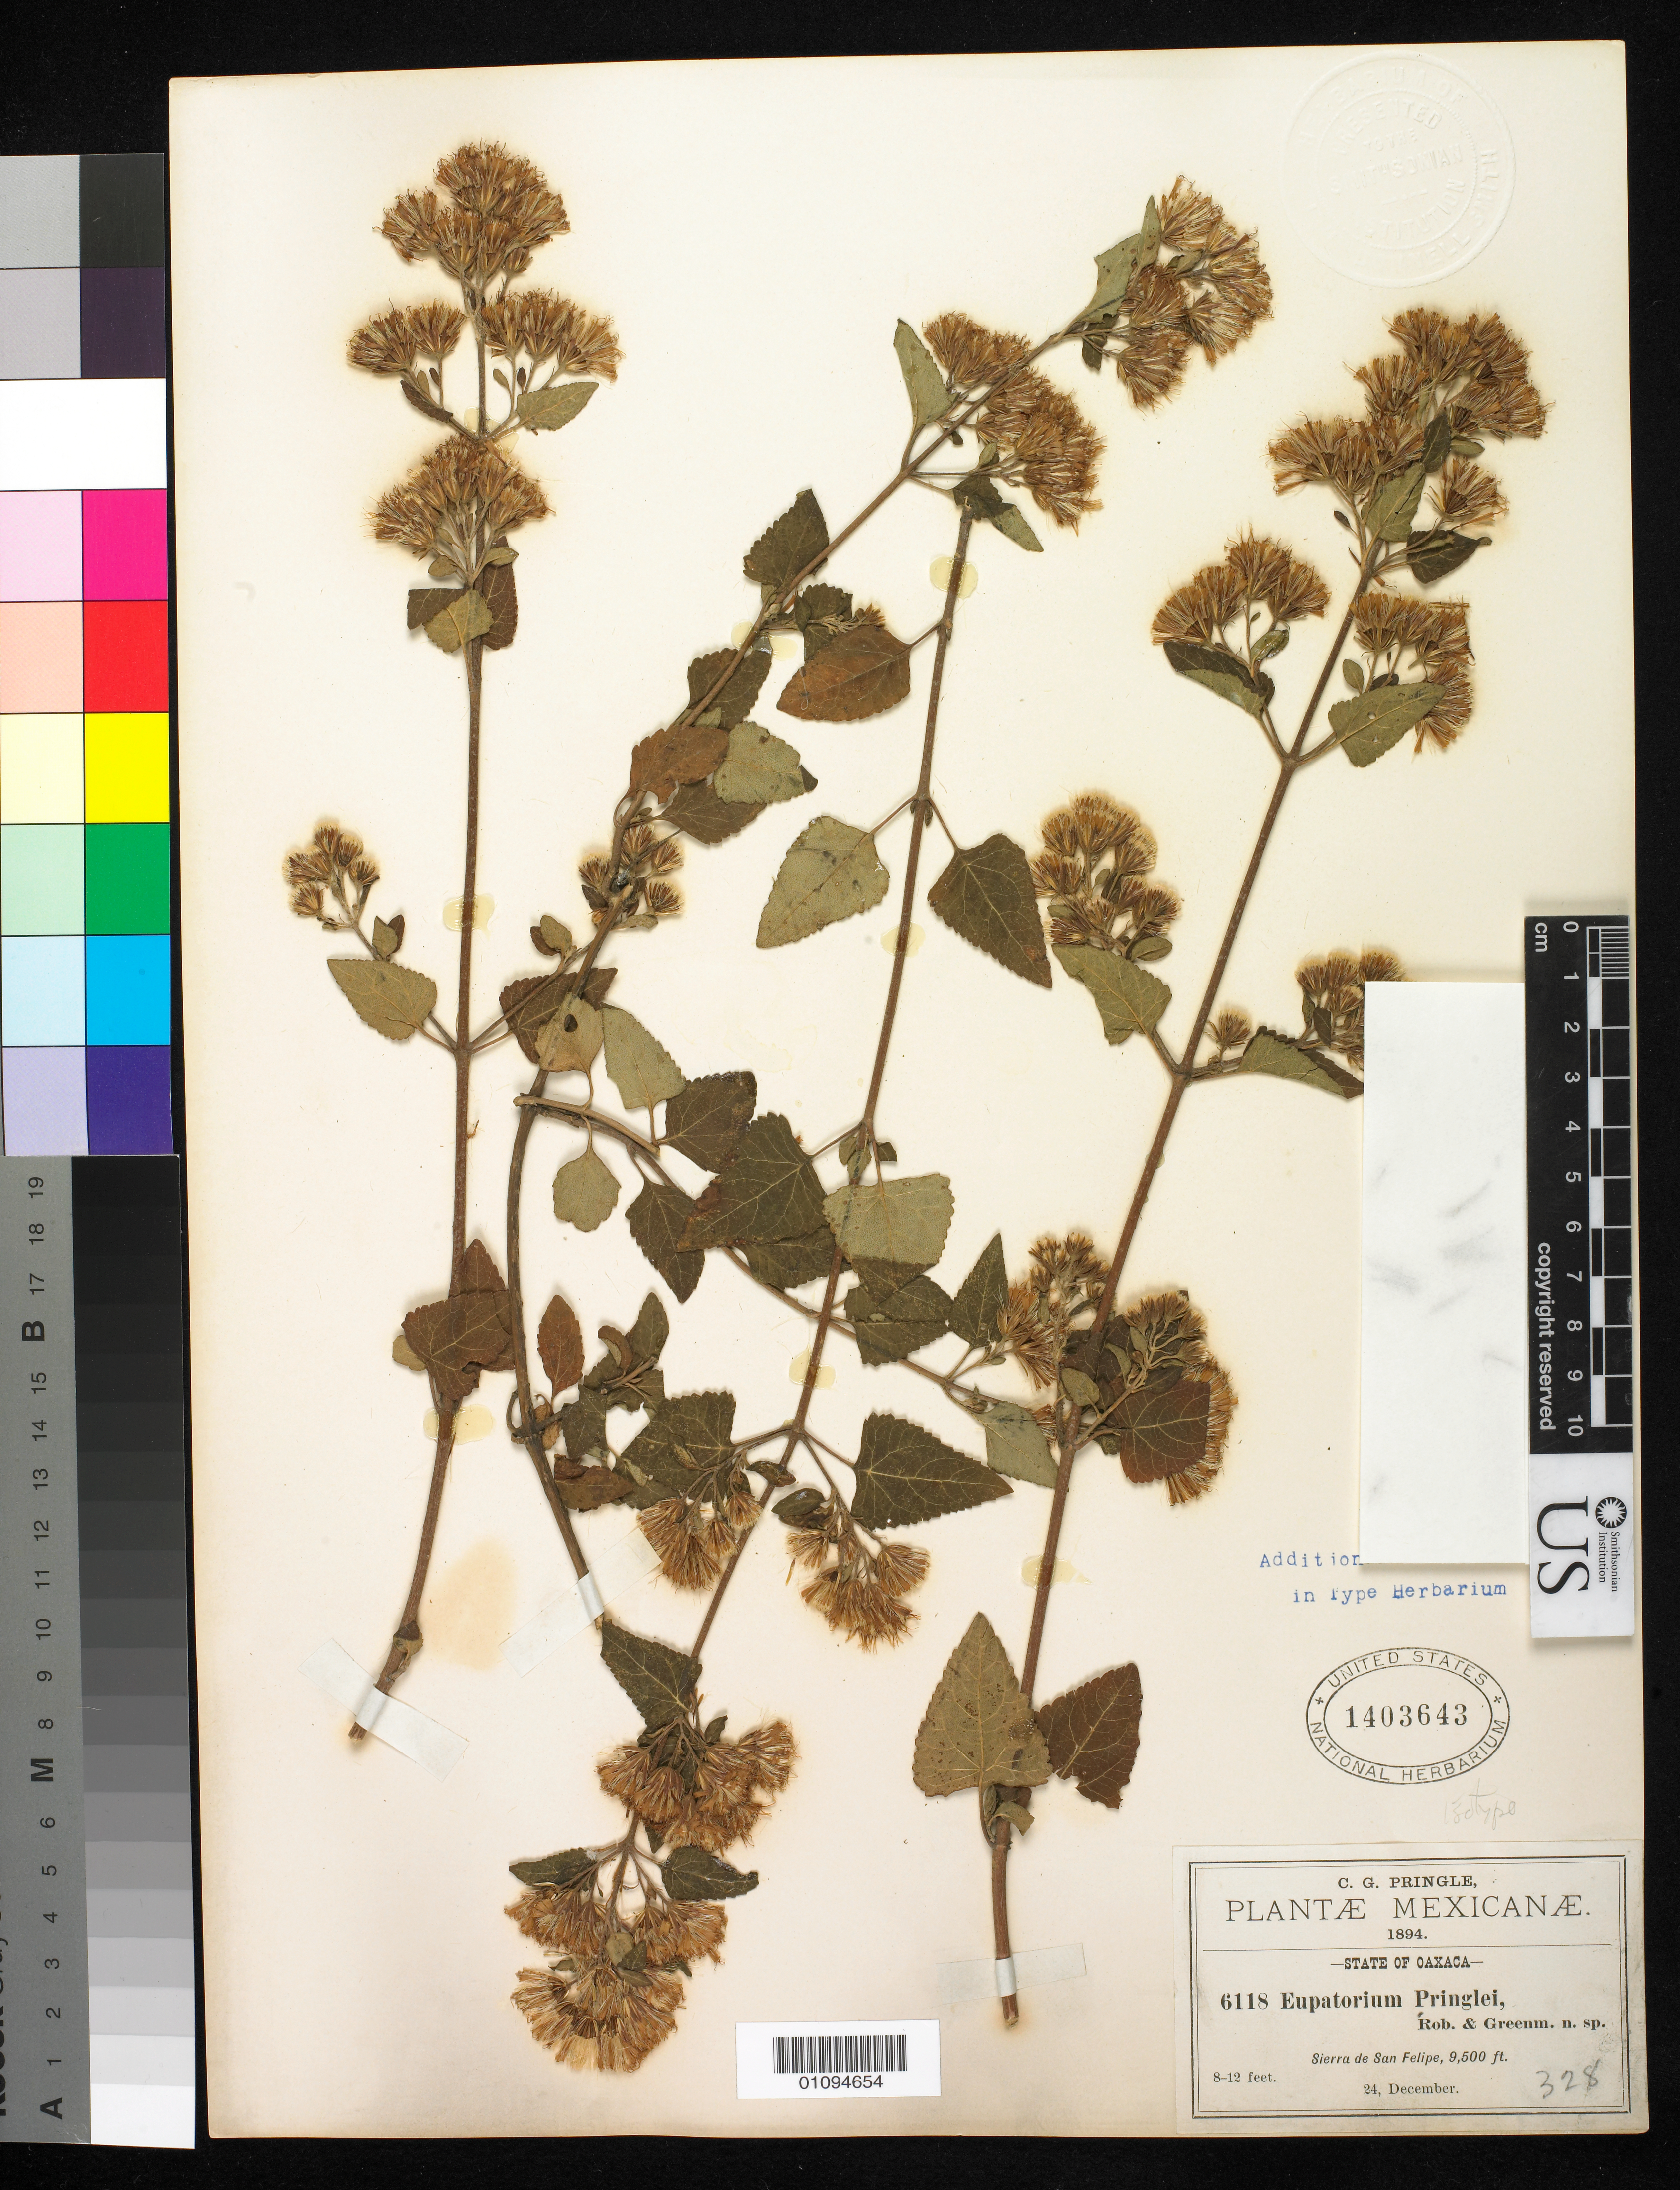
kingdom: Plantae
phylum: Tracheophyta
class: Magnoliopsida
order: Asterales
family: Asteraceae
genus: Eupatorium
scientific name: Eupatorium pringlei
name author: B.L. Rob. & Greenm.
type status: Isotype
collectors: C. G. Pringle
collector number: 6118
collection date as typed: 24 Dec 1894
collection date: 1894-12-24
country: Mexico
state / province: Oaxaca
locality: Sierra de San Felipe.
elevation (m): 2896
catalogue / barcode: US 1403643